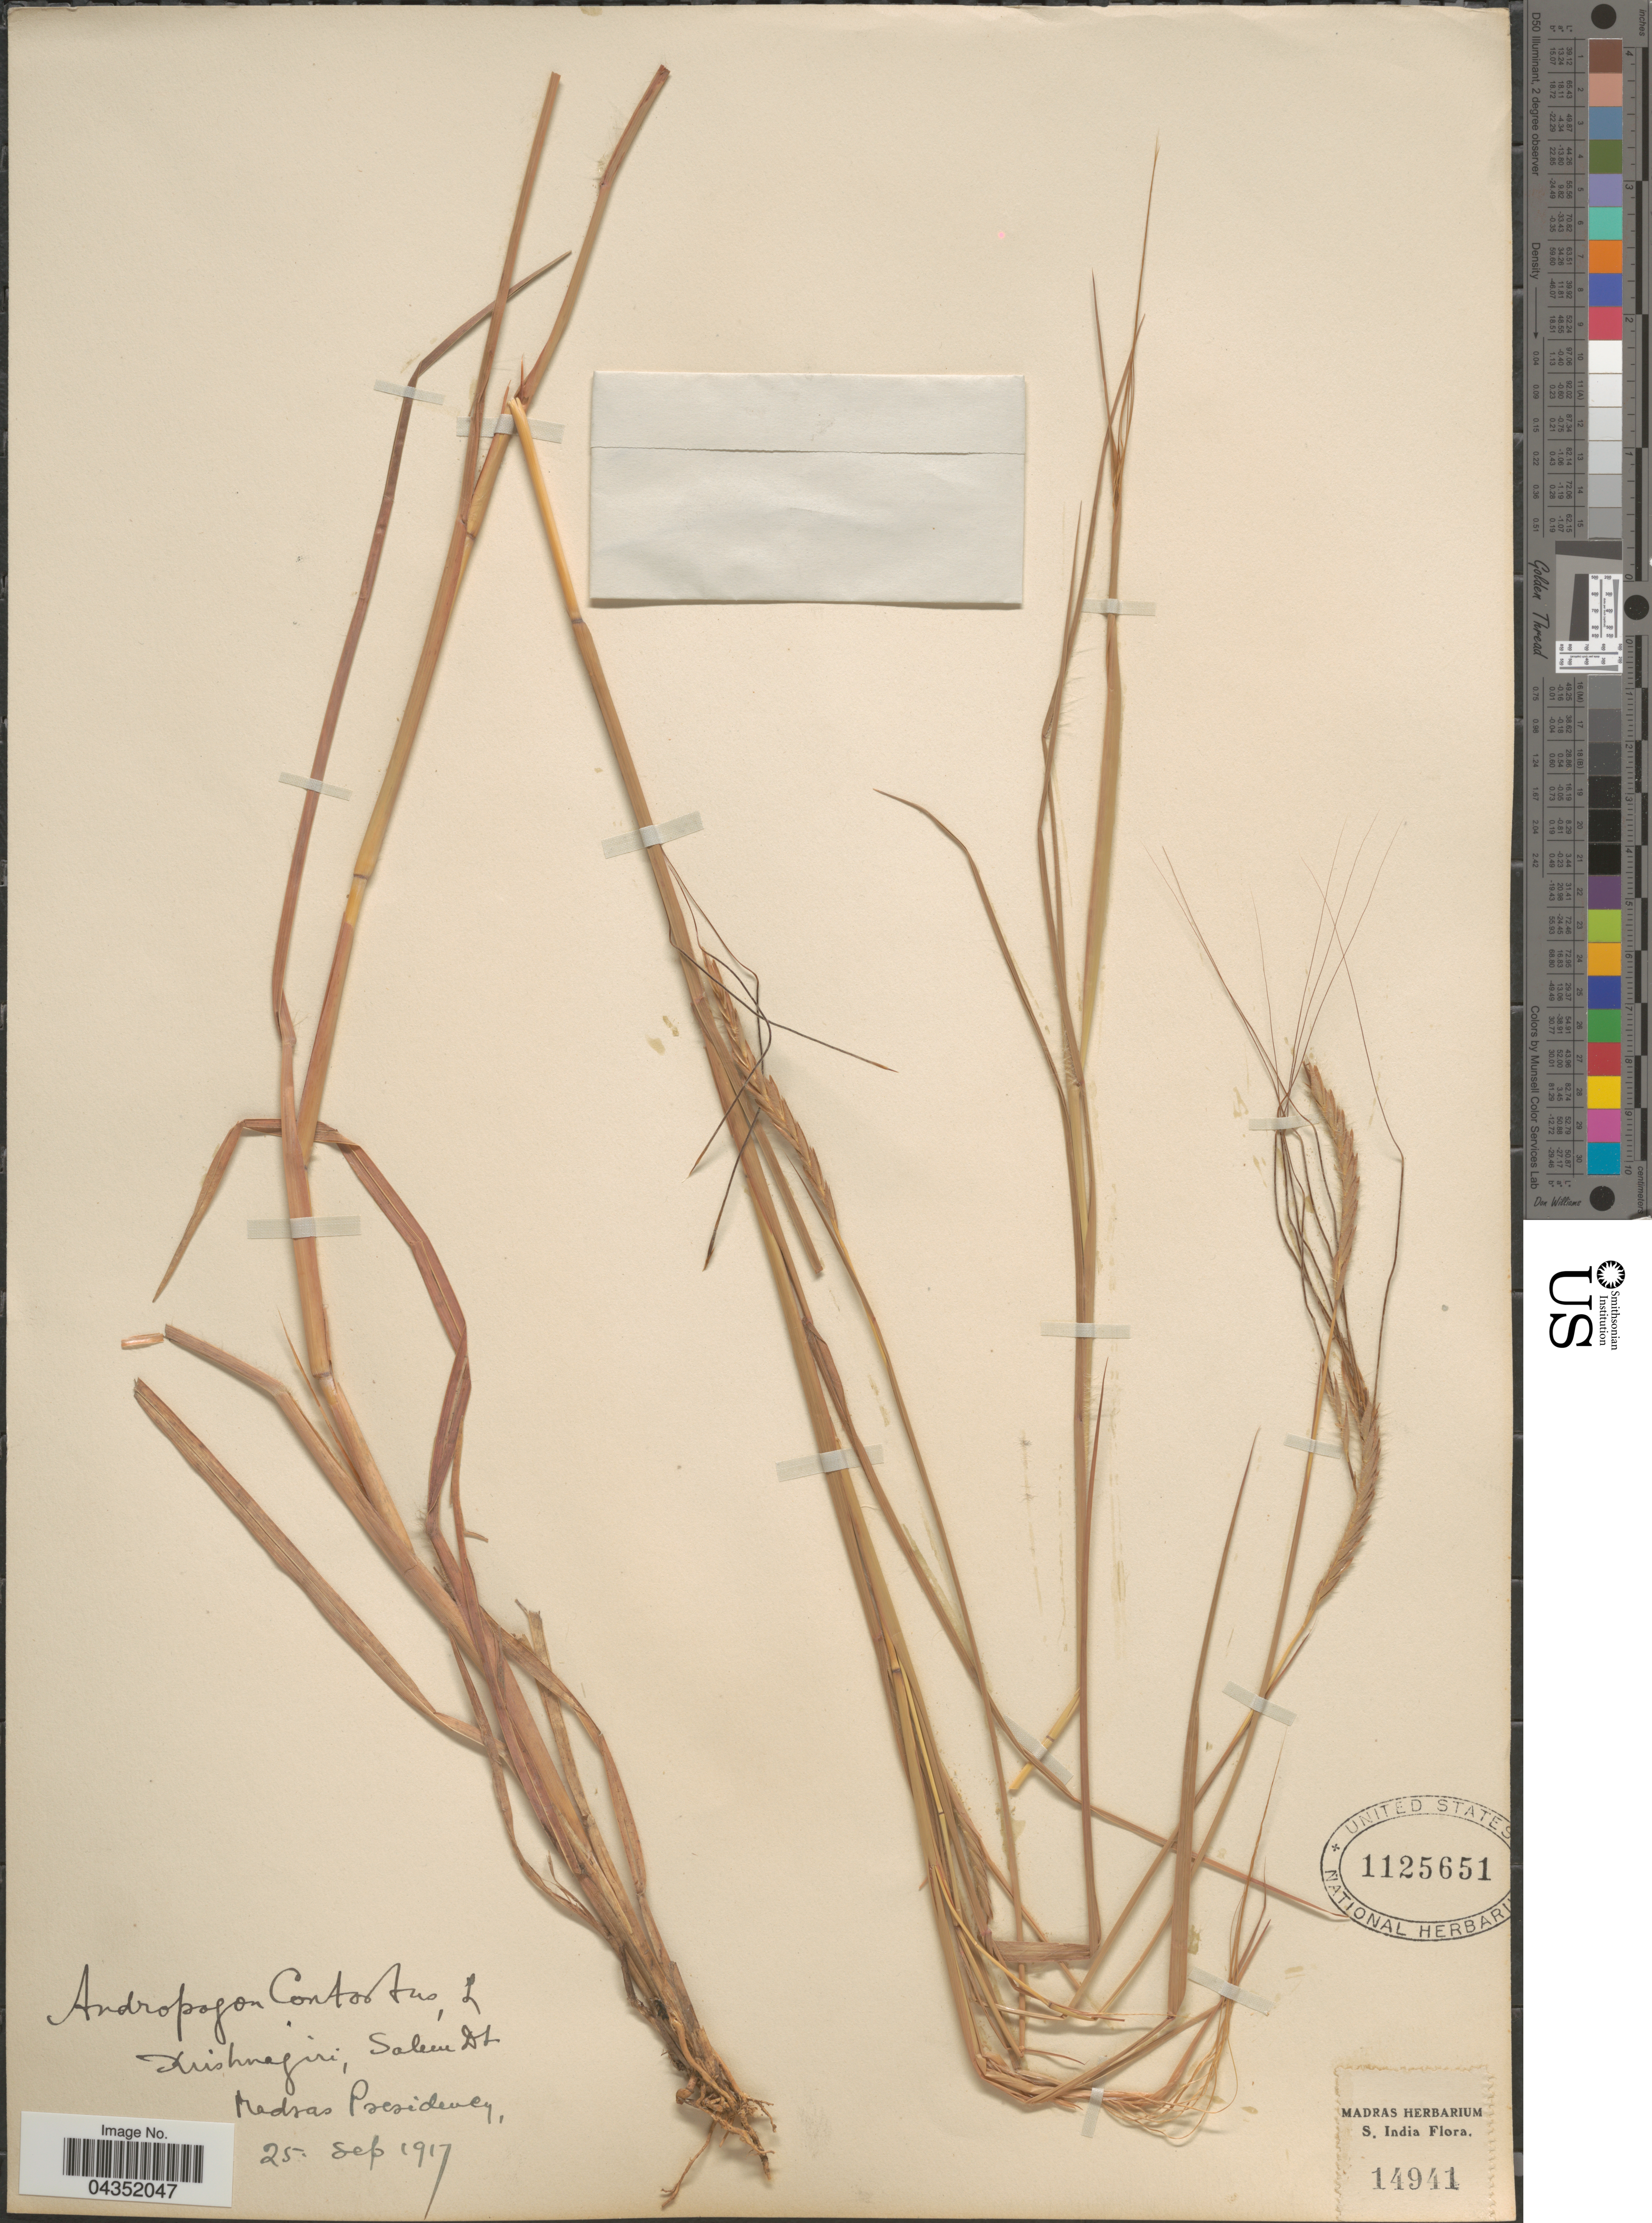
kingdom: Plantae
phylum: Tracheophyta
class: Liliopsida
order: Poales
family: Poaceae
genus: Heteropogon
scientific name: Heteropogon contortus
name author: (L.) P. Beauv. ex Roem. & Schult.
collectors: Ex herb. Madras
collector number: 14941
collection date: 1917-09-25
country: India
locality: Krishnagiri, Salem Dt. Madras Presidency. S. India.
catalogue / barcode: US 1125651